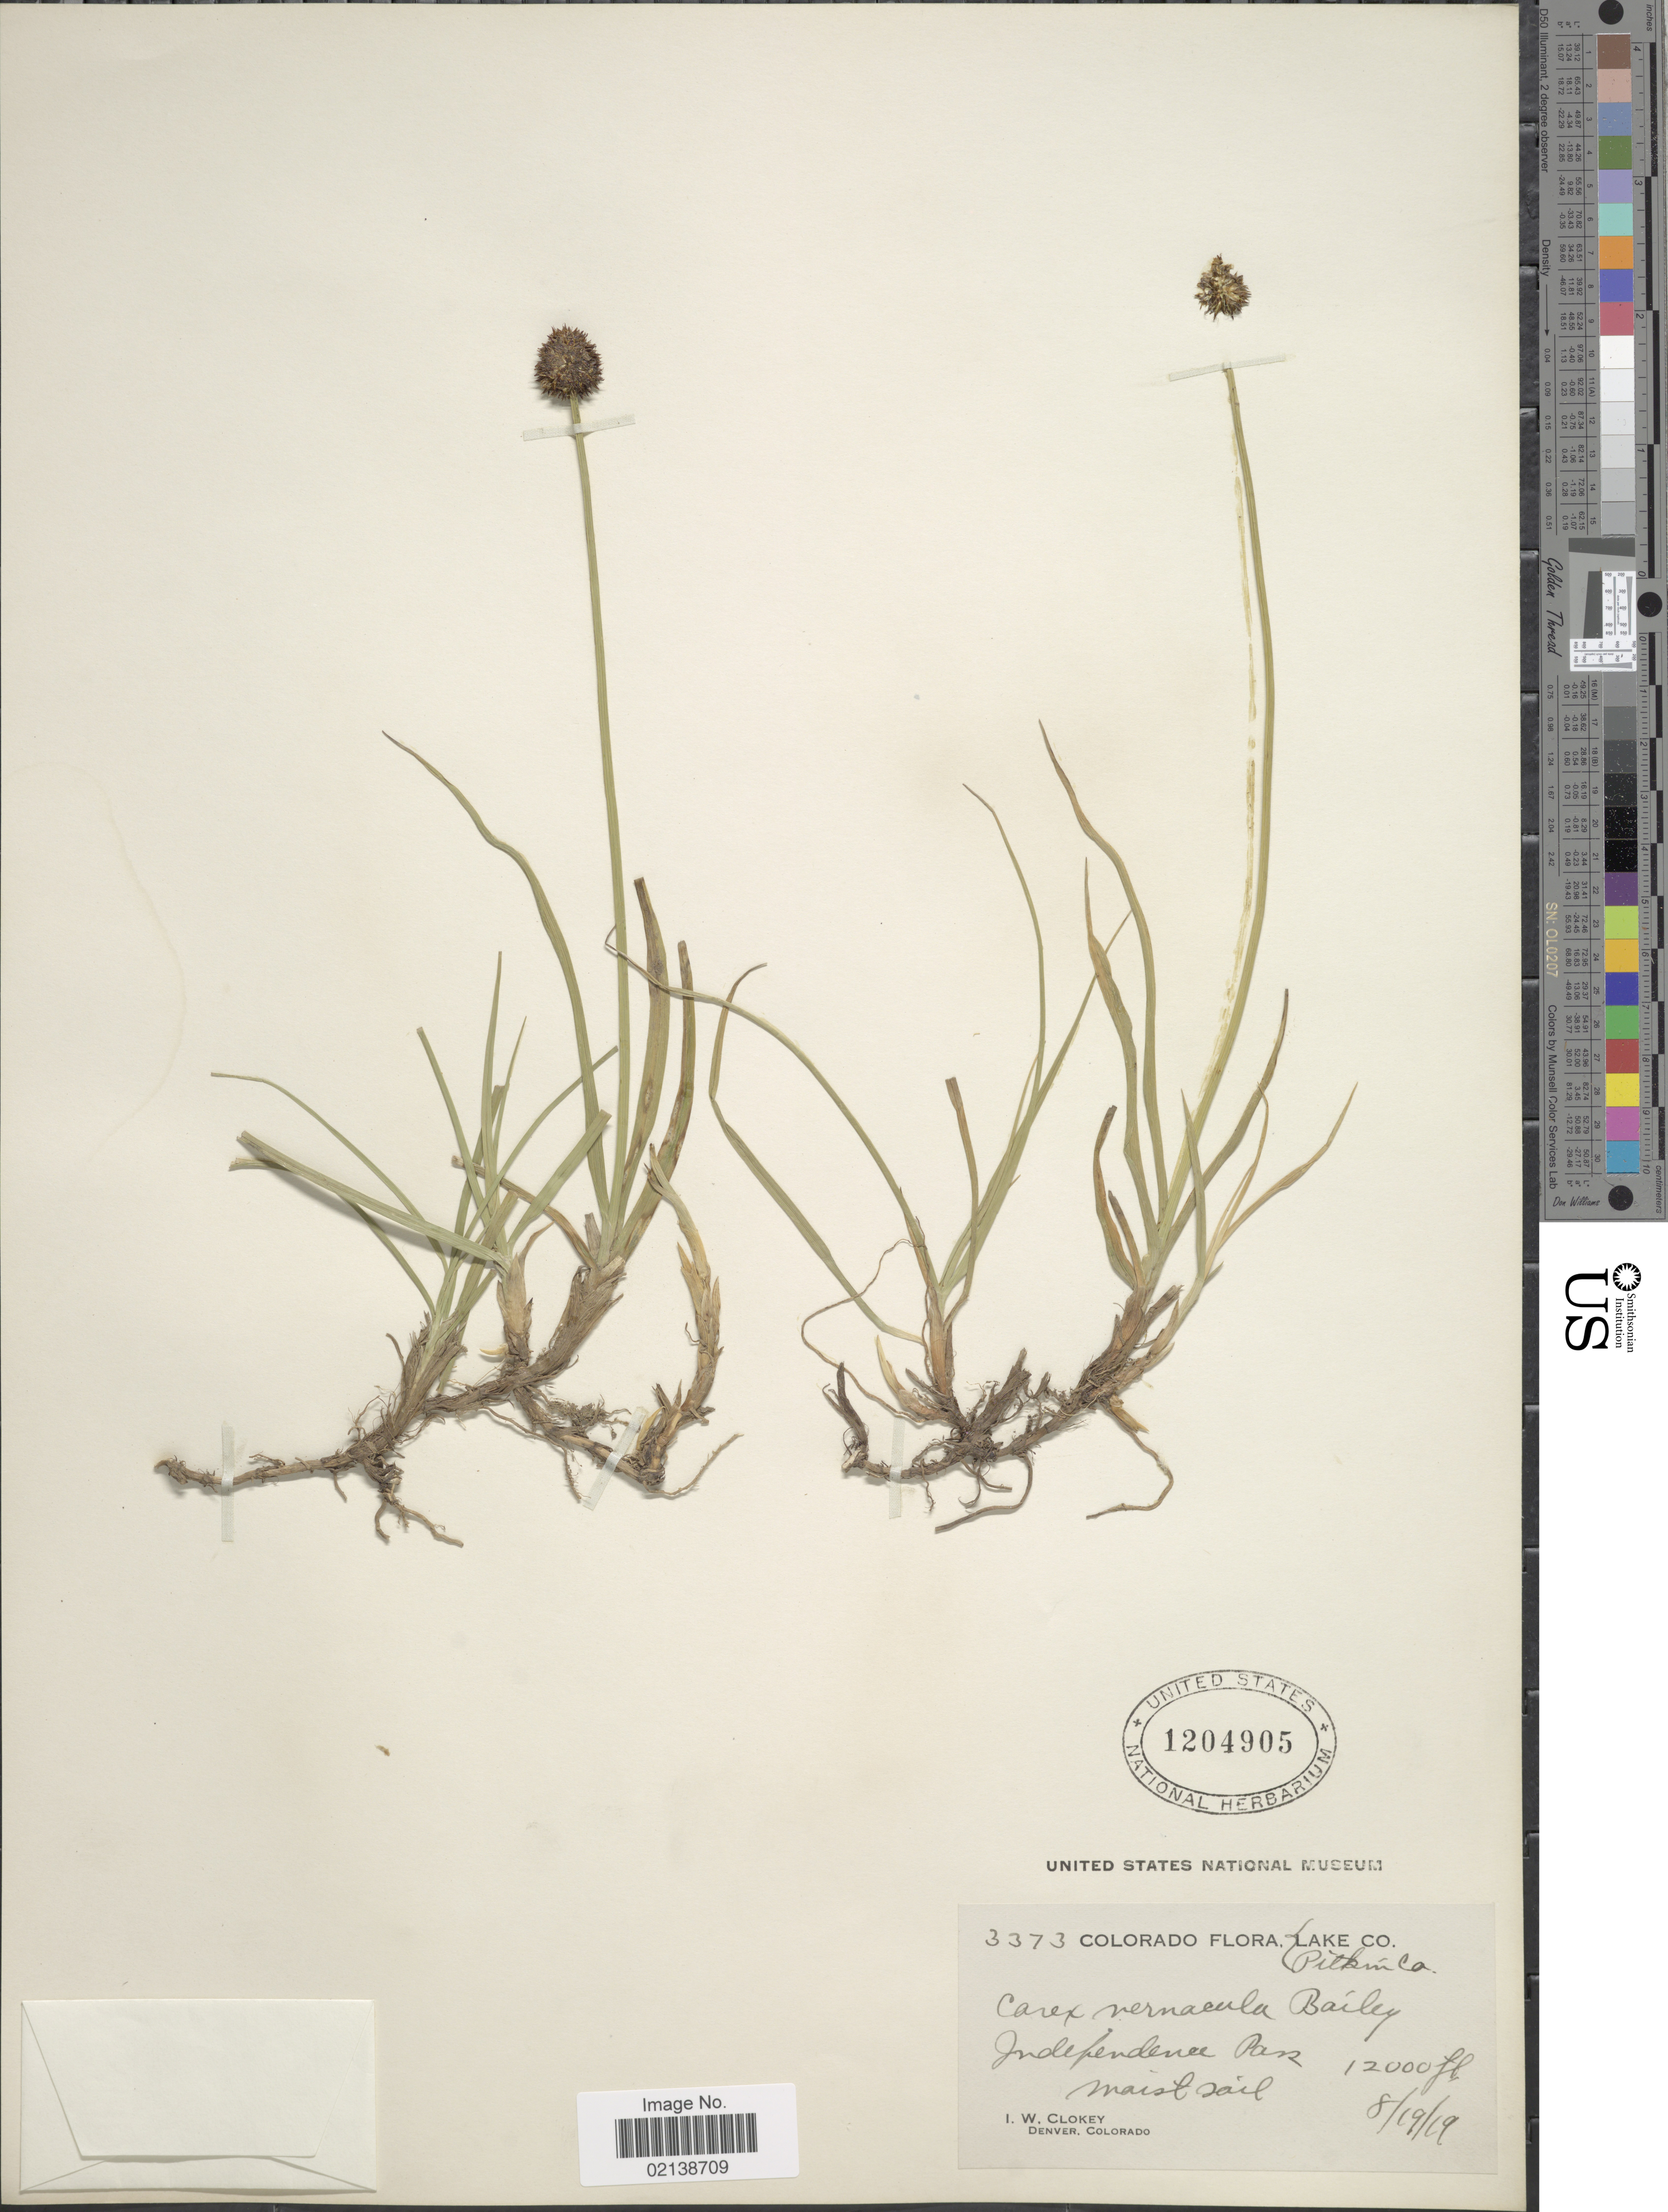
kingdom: Plantae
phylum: Tracheophyta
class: Liliopsida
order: Poales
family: Cyperaceae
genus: Carex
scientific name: Carex vernacula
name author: L.H. Bailey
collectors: I. W. Clokey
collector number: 3373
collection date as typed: Transcribed d/m/y: 19/8/19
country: United States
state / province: Colorado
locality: Colorado, Lake Co., Independence Pass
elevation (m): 3658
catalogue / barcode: US 1204905